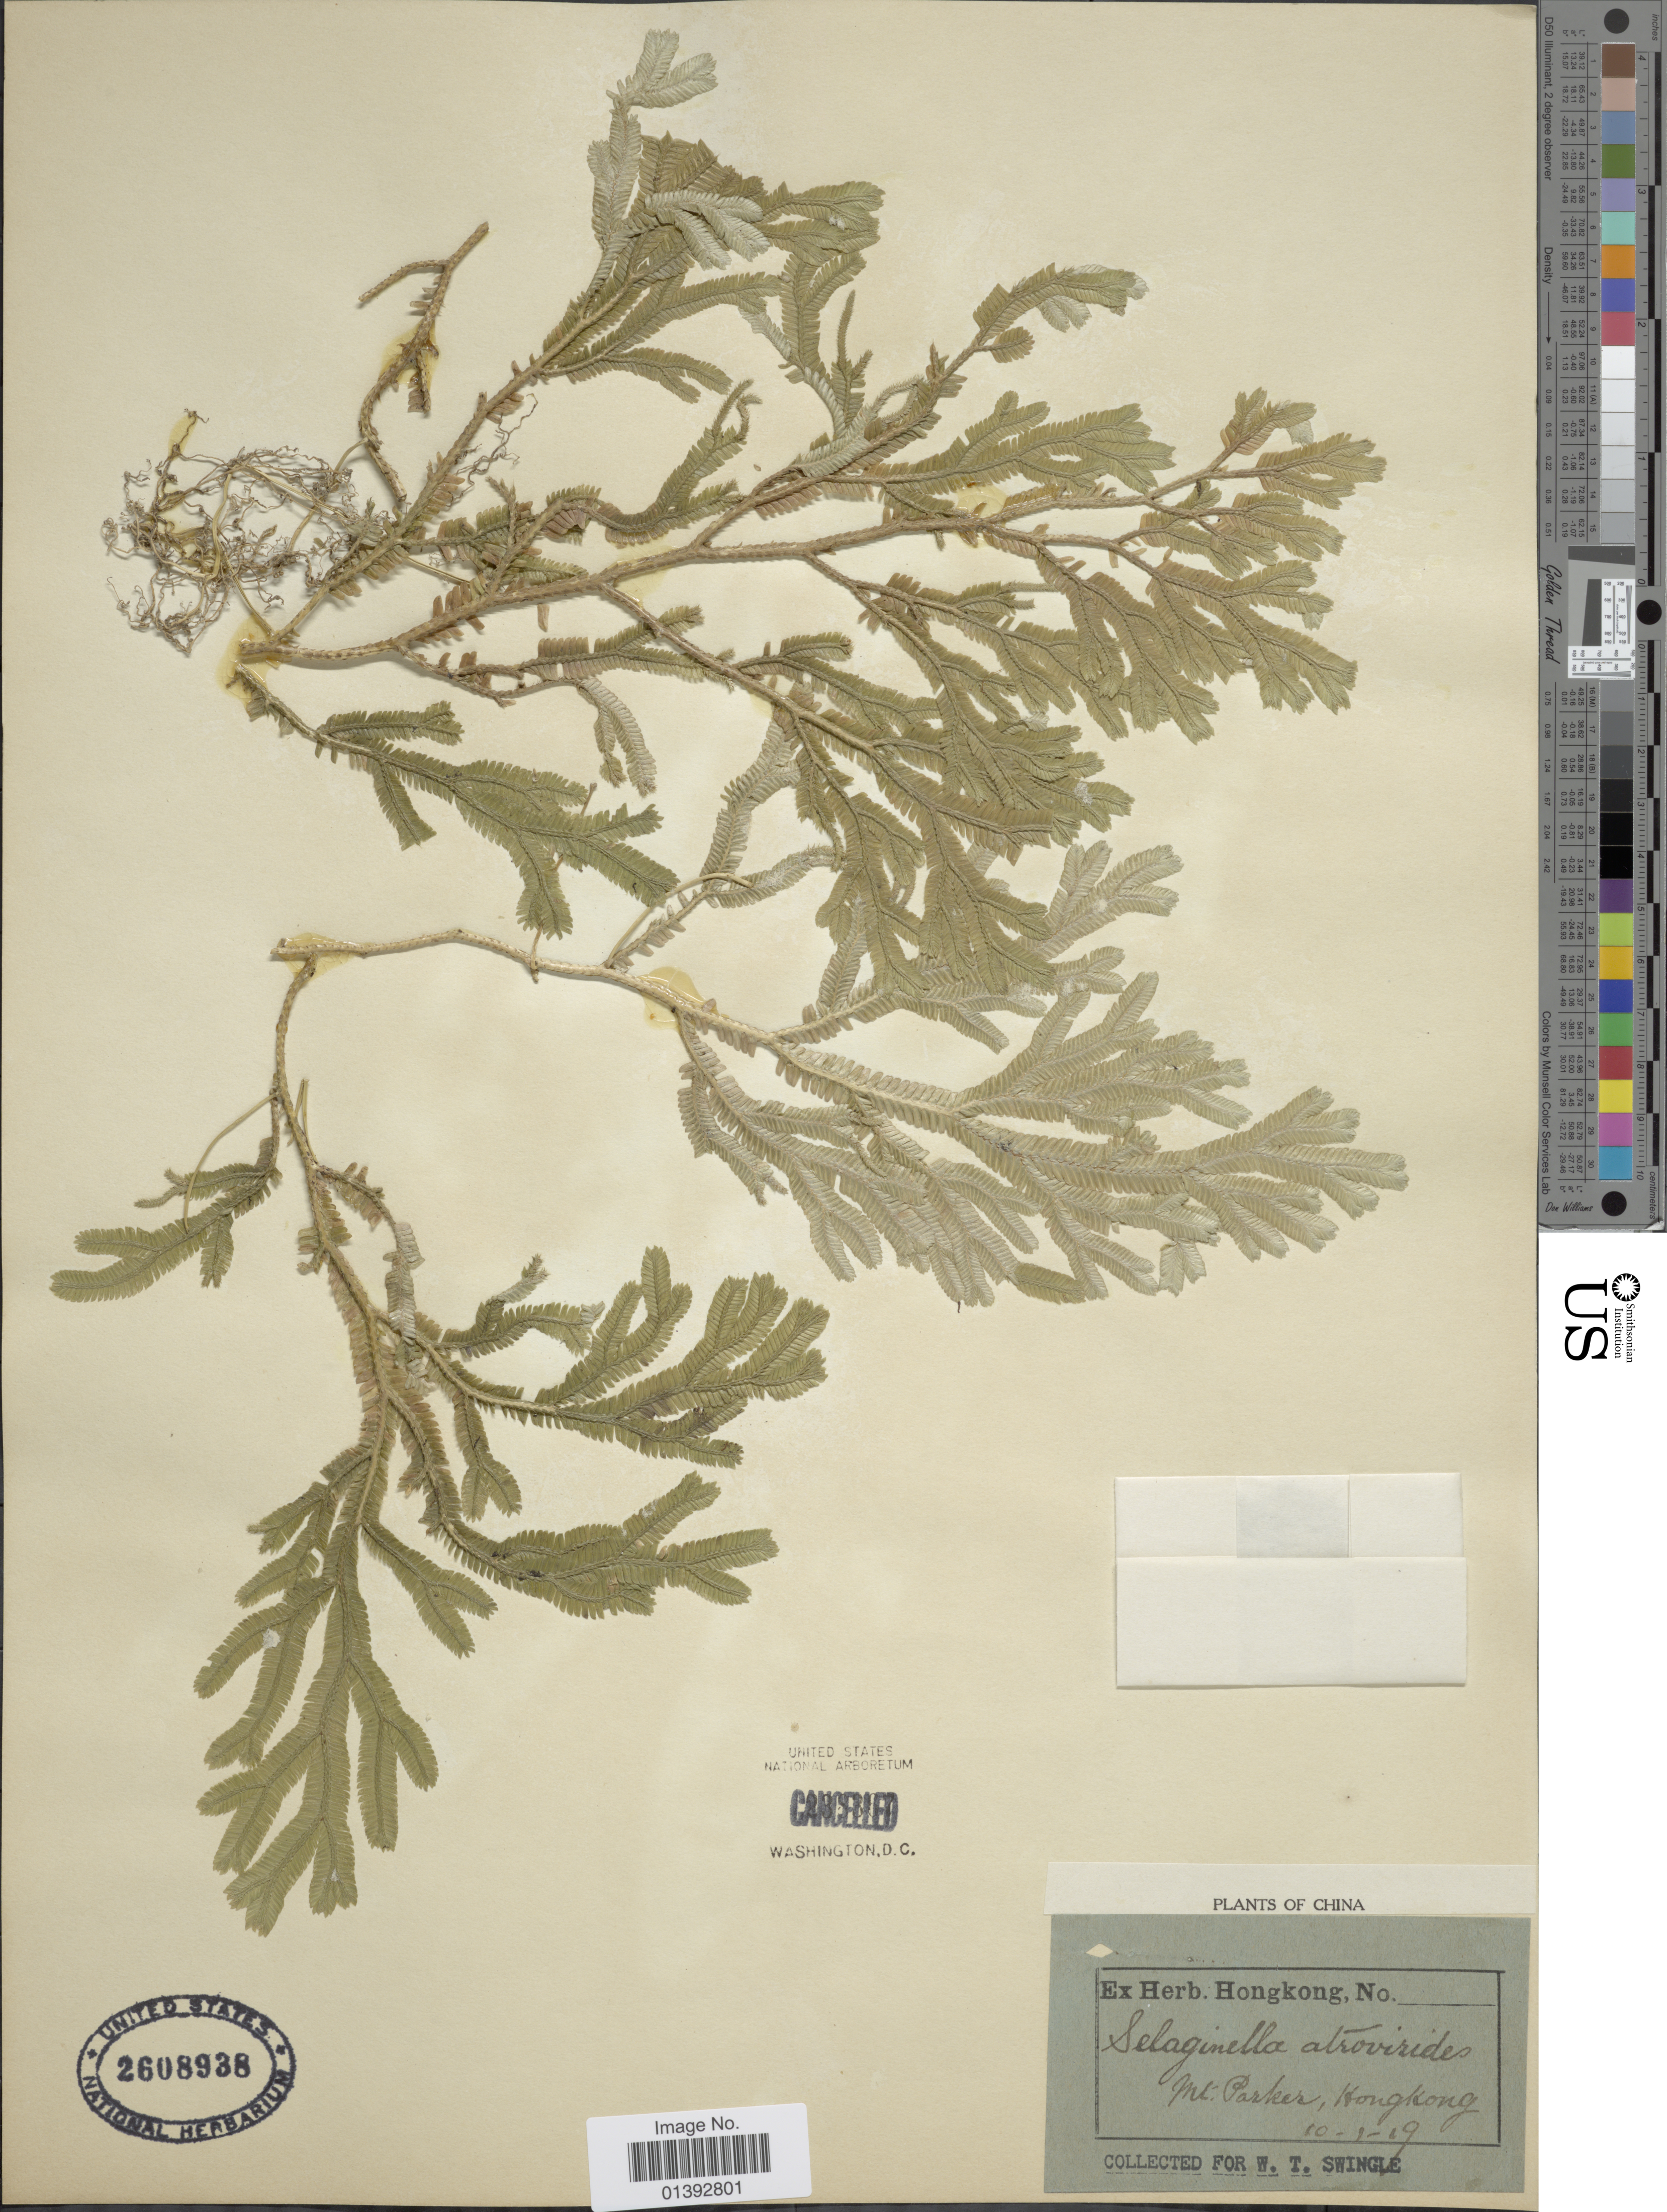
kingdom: Plantae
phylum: Tracheophyta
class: Lycopodiopsida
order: Selaginellales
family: Selaginellaceae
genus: Selaginella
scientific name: Selaginella doederleinii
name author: Hieron.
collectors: W. T. Swingle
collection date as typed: Transcribed d/m/y: 10/1/19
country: China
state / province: Hong Kong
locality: Mt. Parker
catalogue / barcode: US 2608938